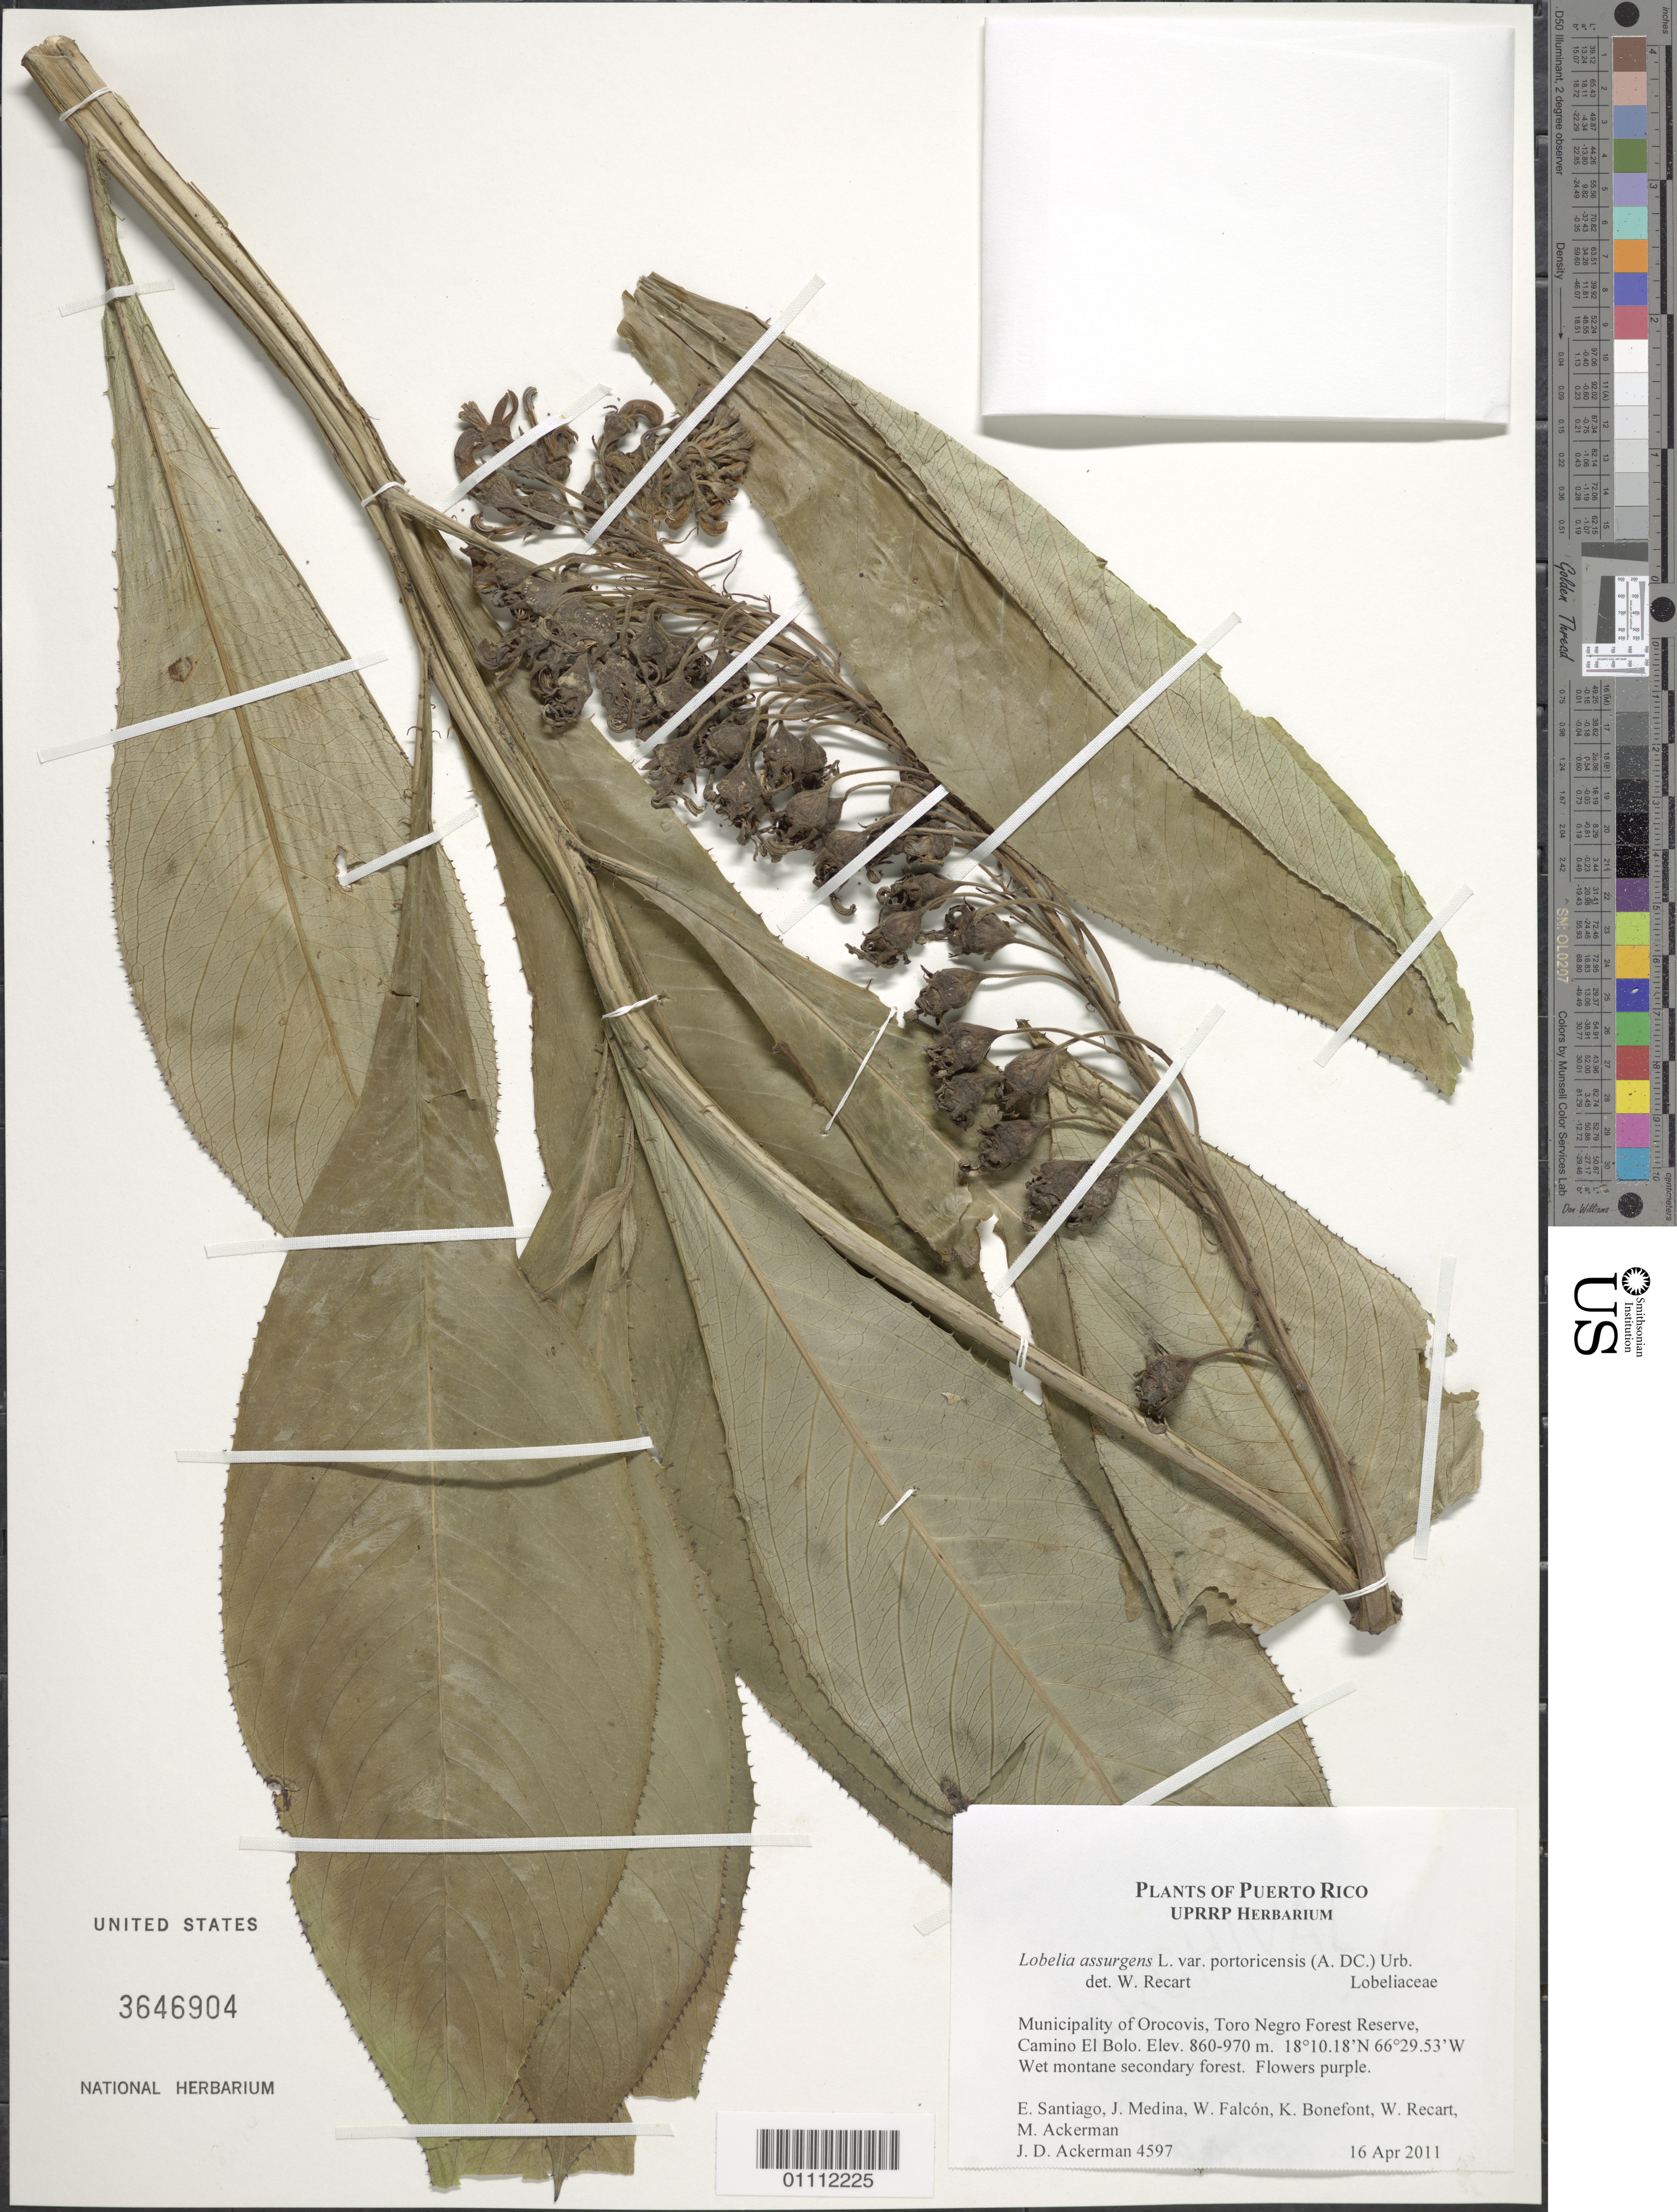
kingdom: Plantae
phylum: Tracheophyta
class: Magnoliopsida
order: Asterales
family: Campanulaceae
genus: Lobelia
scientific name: Lobelia assurgens var. portoricensis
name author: (DC.) Urb.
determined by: Recart, W.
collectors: J. D. Ackerman, E. Santiago, J. Medina, W. Falcón, K. Bonefont, W. Recart & M. Ackerman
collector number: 4597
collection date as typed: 16 Apr 2011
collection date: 2011-04-16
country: Puerto Rico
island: Puerto Rico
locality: Mun. Orocovis, Toro Negro Forest Reserve, Camino El Bolo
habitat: Wet montane secondary forest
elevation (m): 860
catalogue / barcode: US 3646904